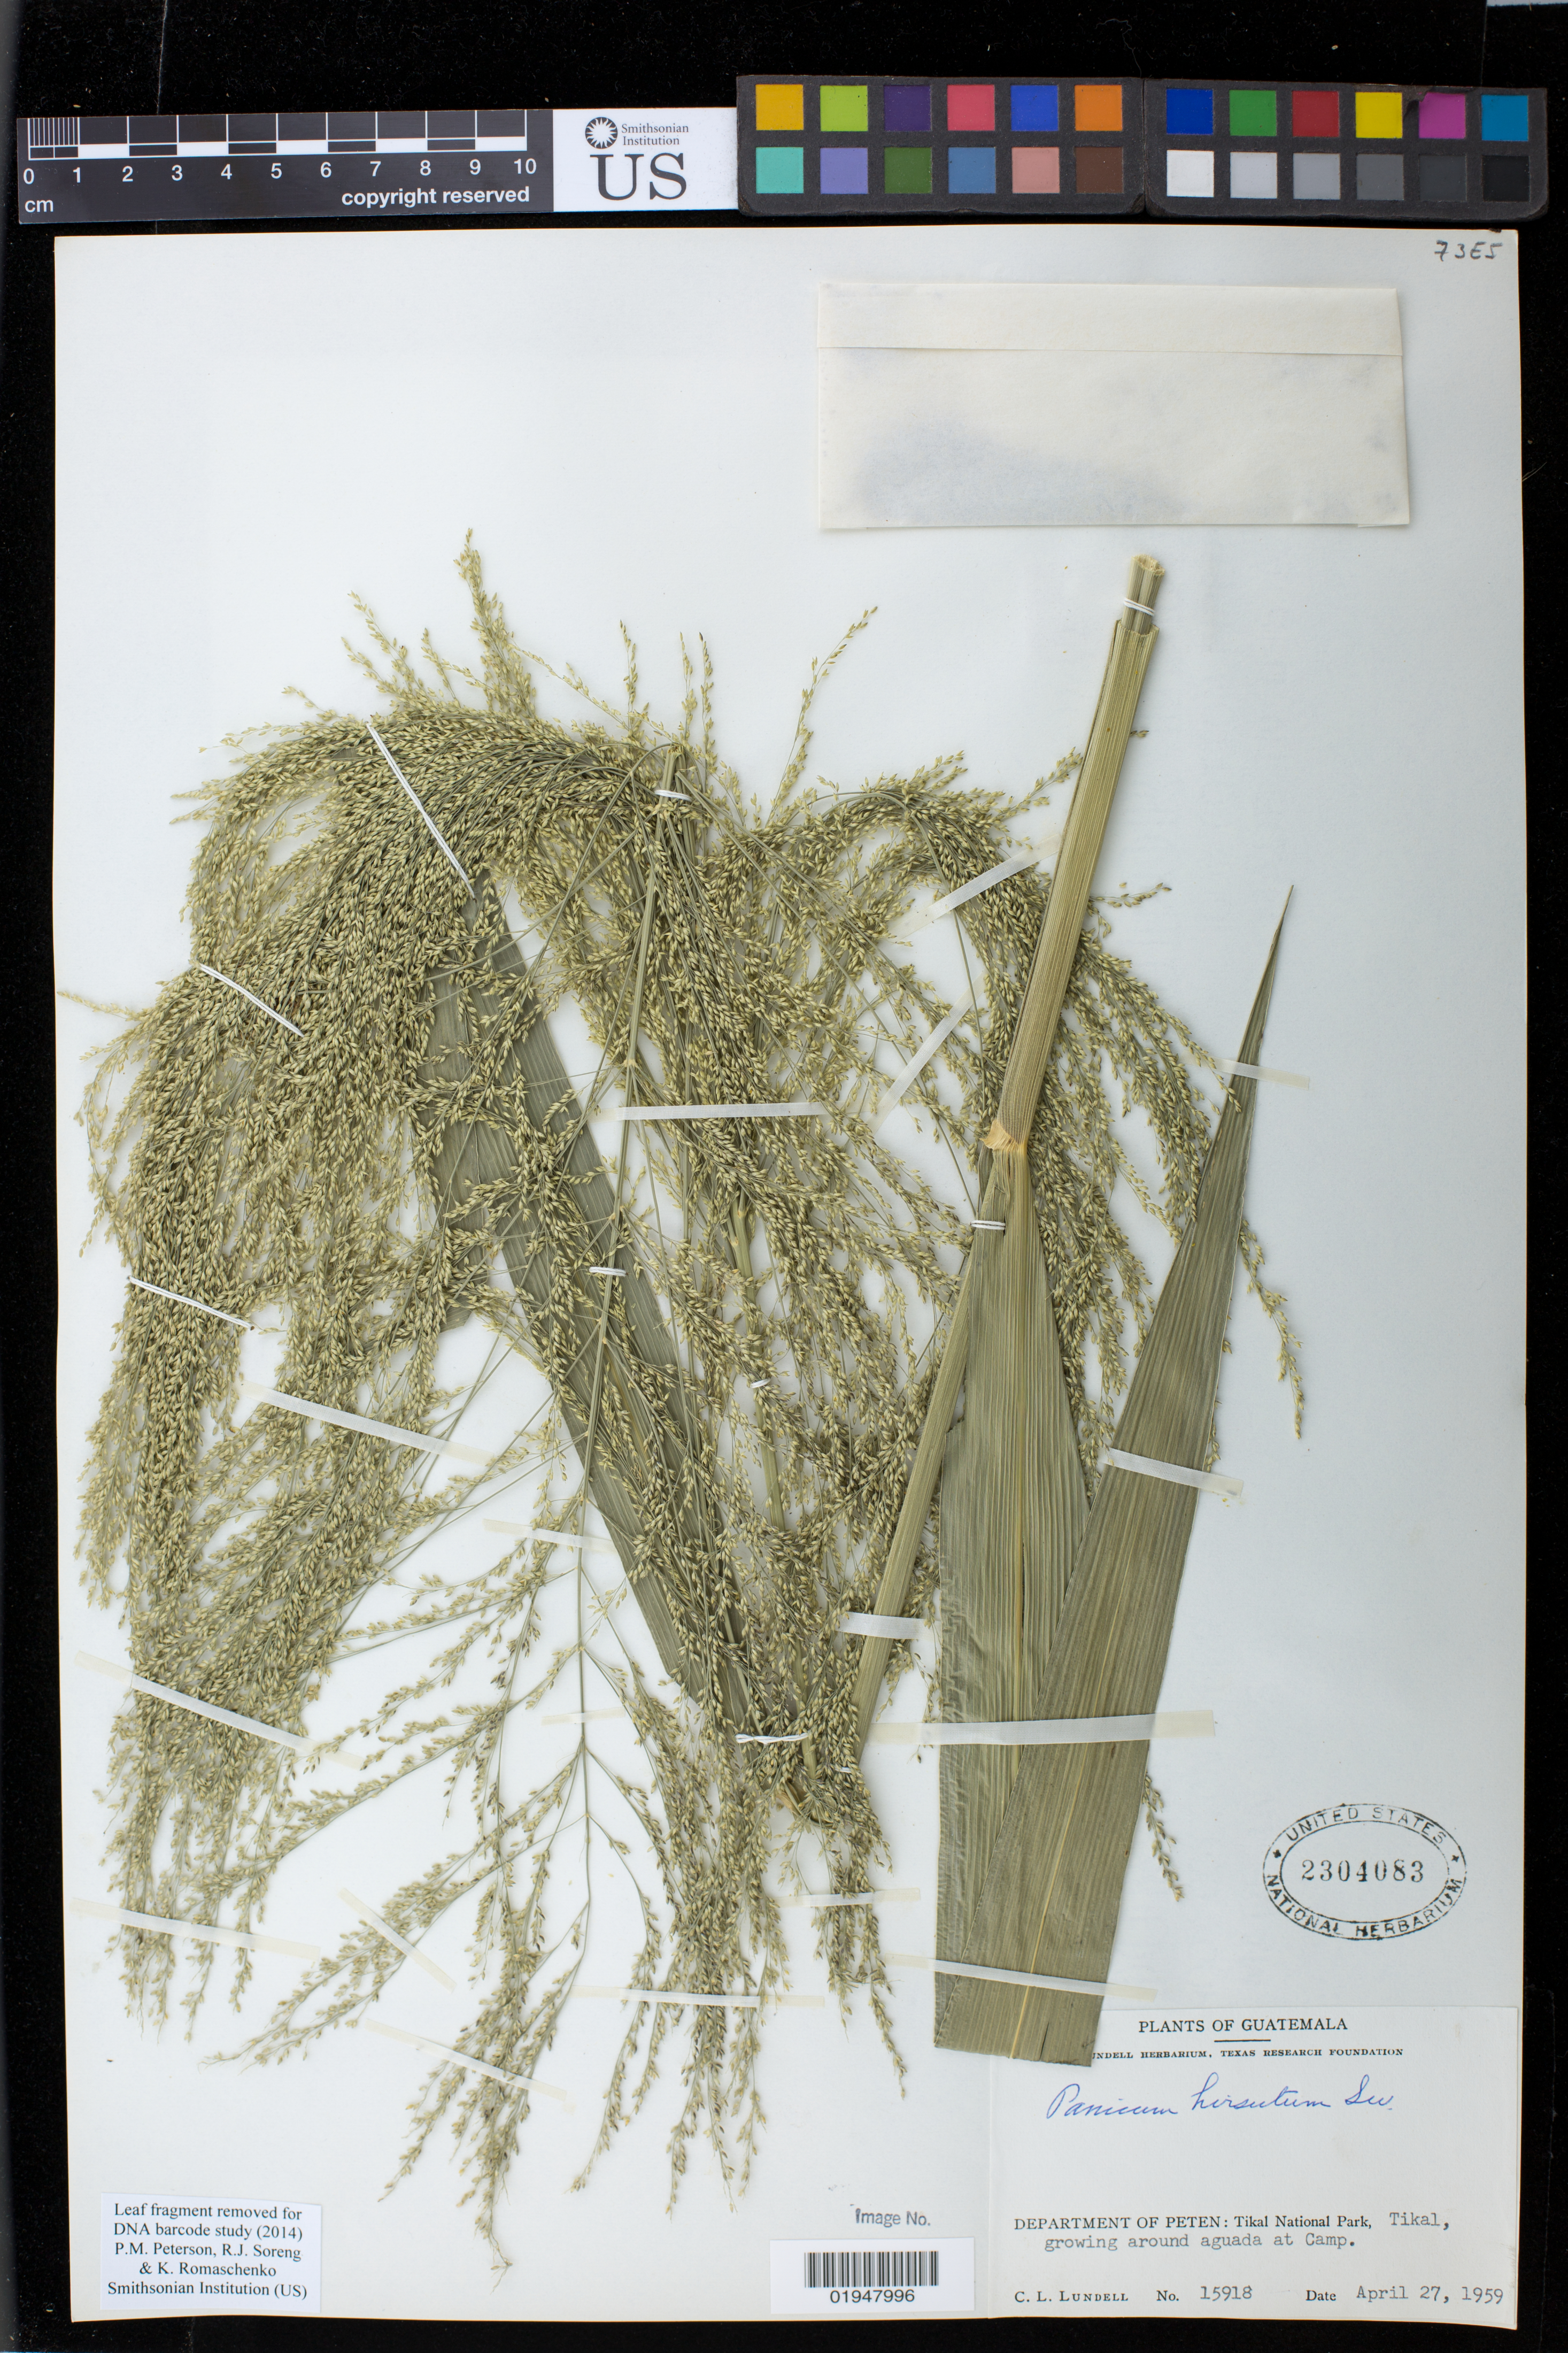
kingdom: Plantae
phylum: Tracheophyta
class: Liliopsida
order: Poales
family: Poaceae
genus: Panicum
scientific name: Panicum hirsutum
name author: Sw.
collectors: C. L. Lundell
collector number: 15918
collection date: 1959-04-27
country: Guatemala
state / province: El Petén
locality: Tikal National Park, Tikal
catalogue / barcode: US 2304083